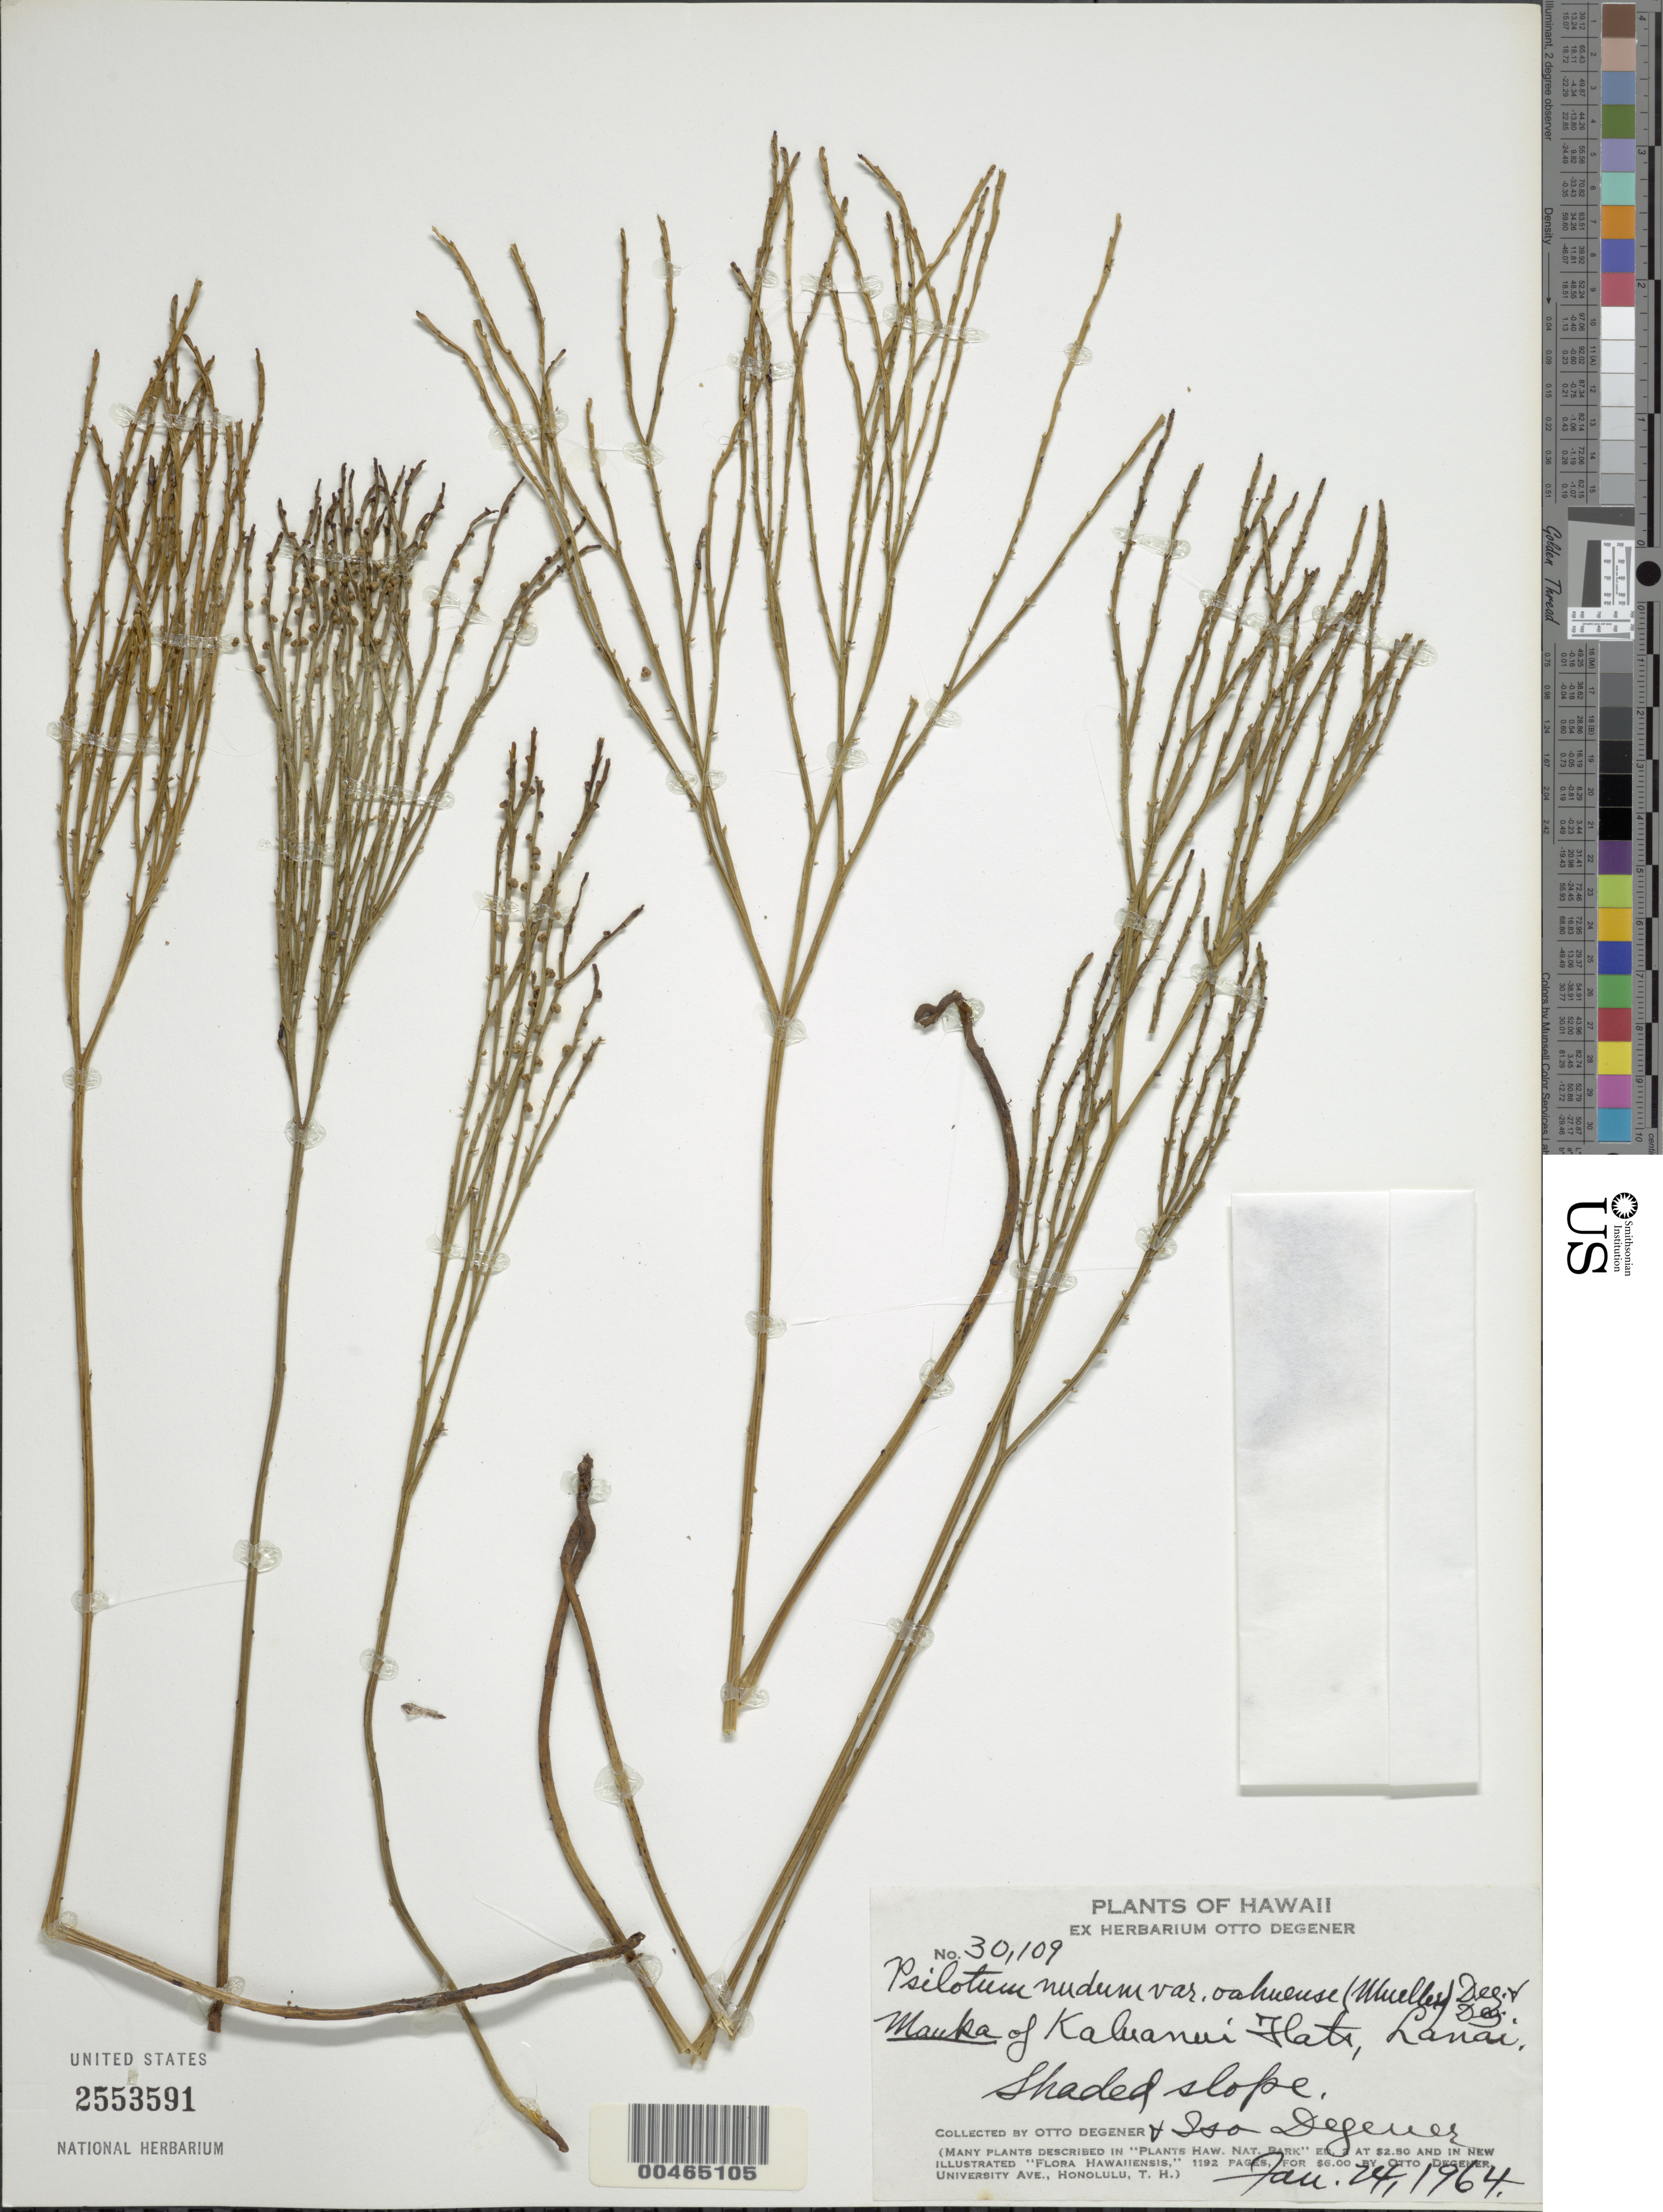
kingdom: Plantae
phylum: Tracheophyta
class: Polypodiopsida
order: Psilotales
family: Psilotaceae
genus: Psilotum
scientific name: Psilotum nudum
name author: (L.) P. Beauv.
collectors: O. Degener & I. Degener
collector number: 30109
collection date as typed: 24 Jan 1964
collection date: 1964-01-24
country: United States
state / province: Hawaii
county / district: Maui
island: Lana'i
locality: Mauka of Kaluanui Flats, Lanai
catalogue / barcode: US 2553591